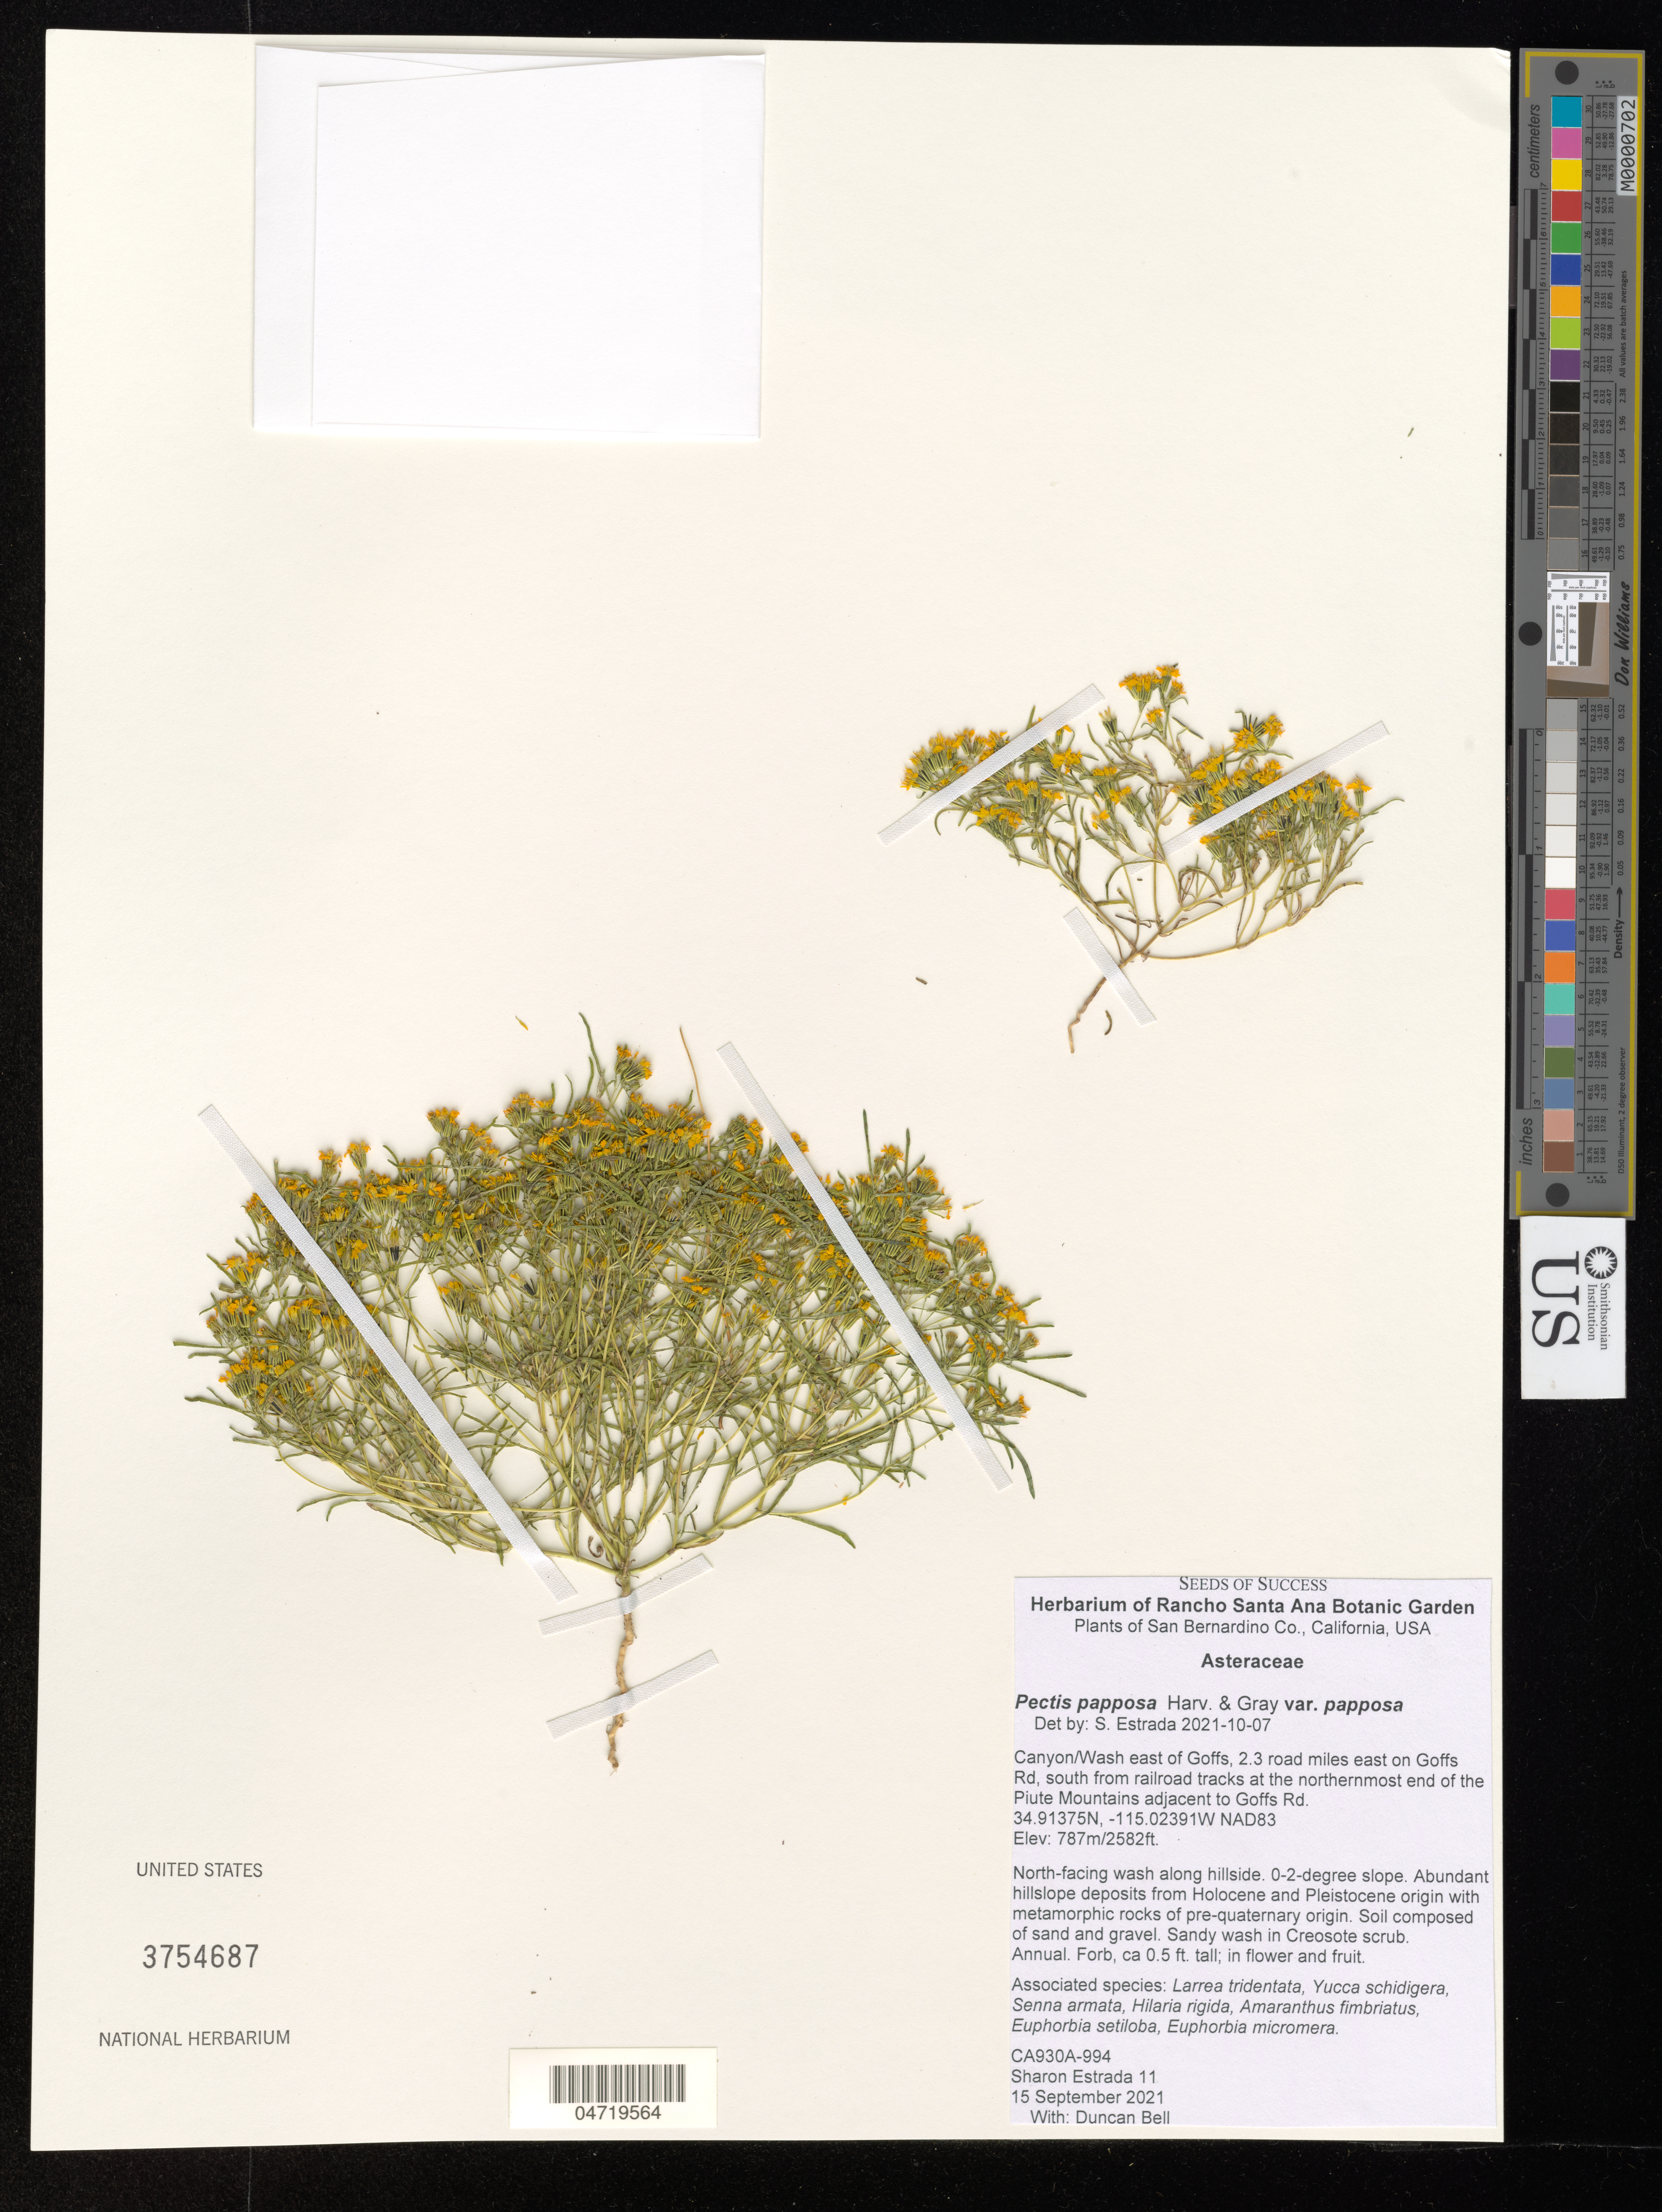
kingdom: Plantae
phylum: Tracheophyta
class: Magnoliopsida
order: Asterales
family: Asteraceae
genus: Pectis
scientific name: Pectis papposa var. papposa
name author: Harv. & A. Gray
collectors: J. Kyötikki & D. S. Bell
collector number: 11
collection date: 2021-09-15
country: United States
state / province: California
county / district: San Bernardino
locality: San Bernardino Co. Canyon/Wash east of Goffs, 2.3 road miles east on Goffs Rd, south from railroad tracks at the northernmost end of the Piute Mountains adjacent to Goffs Rd. NAD83.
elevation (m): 787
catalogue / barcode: US 3754687